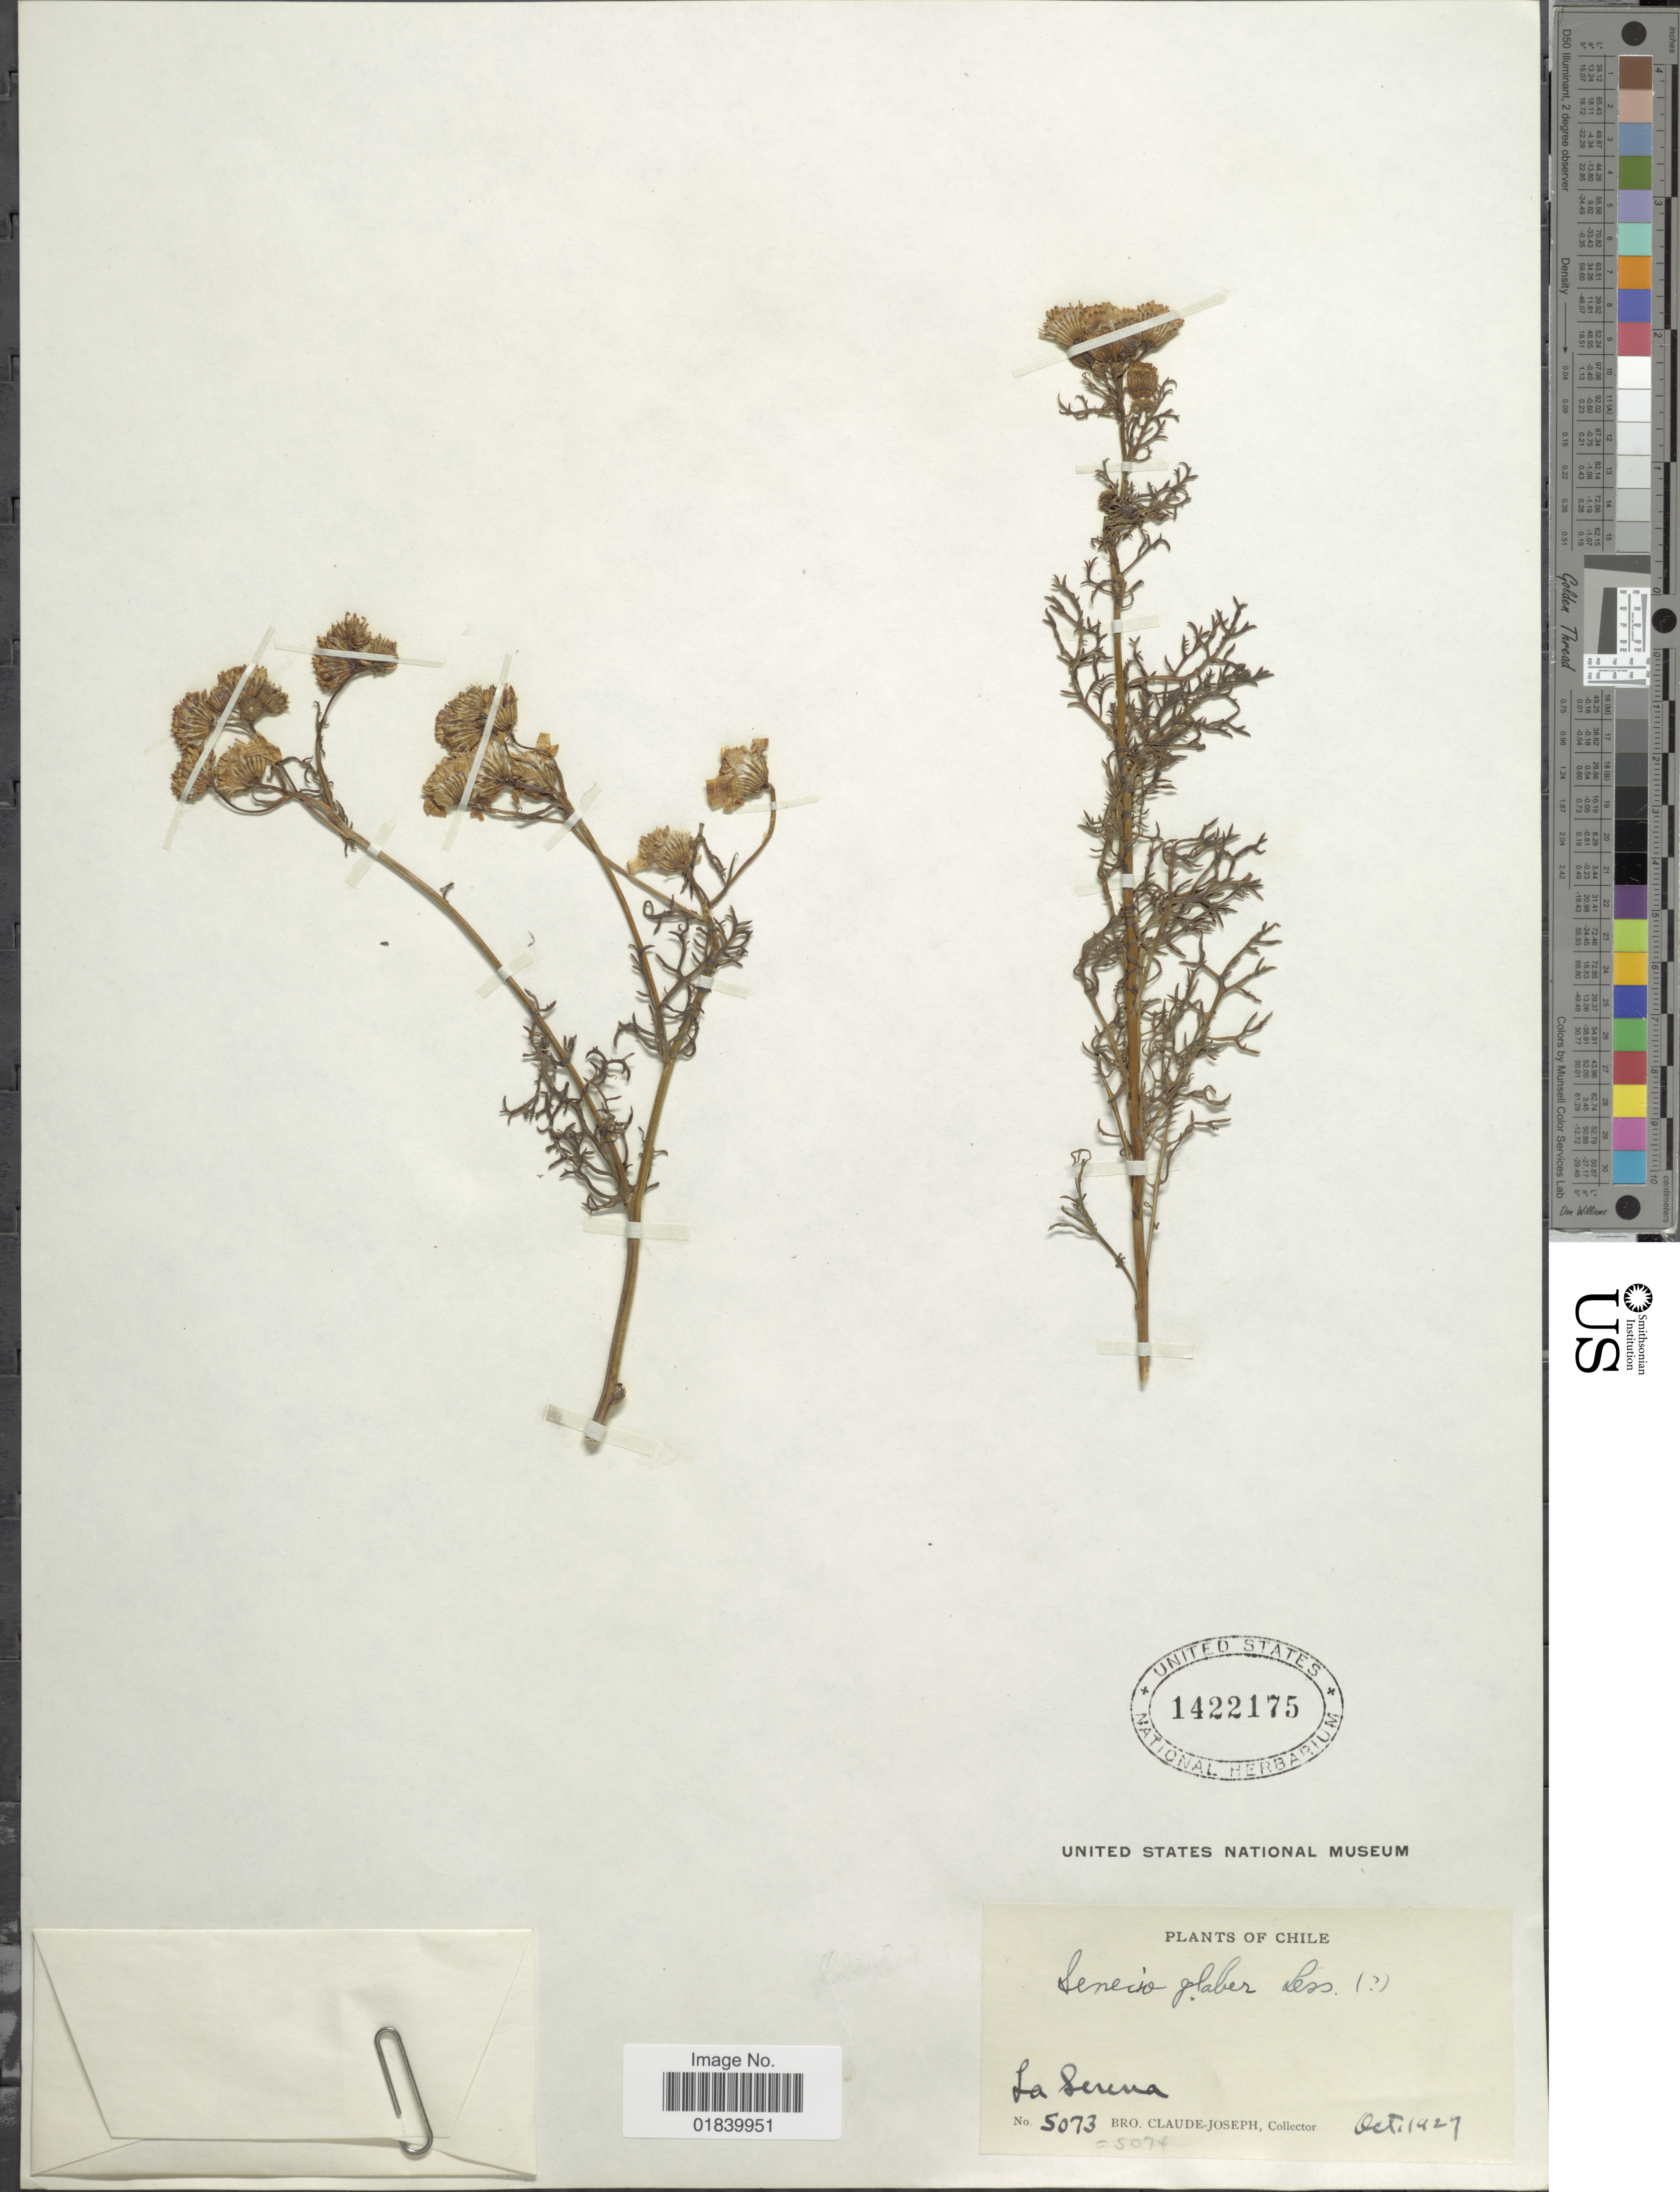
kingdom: Plantae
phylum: Tracheophyta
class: Magnoliopsida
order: Asterales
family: Asteraceae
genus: Senecio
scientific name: Senecio glaber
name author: Less.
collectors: Bro. Claude-Joseph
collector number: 5073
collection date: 1927-10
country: Chile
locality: La Serena. Chile.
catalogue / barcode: US 1422175